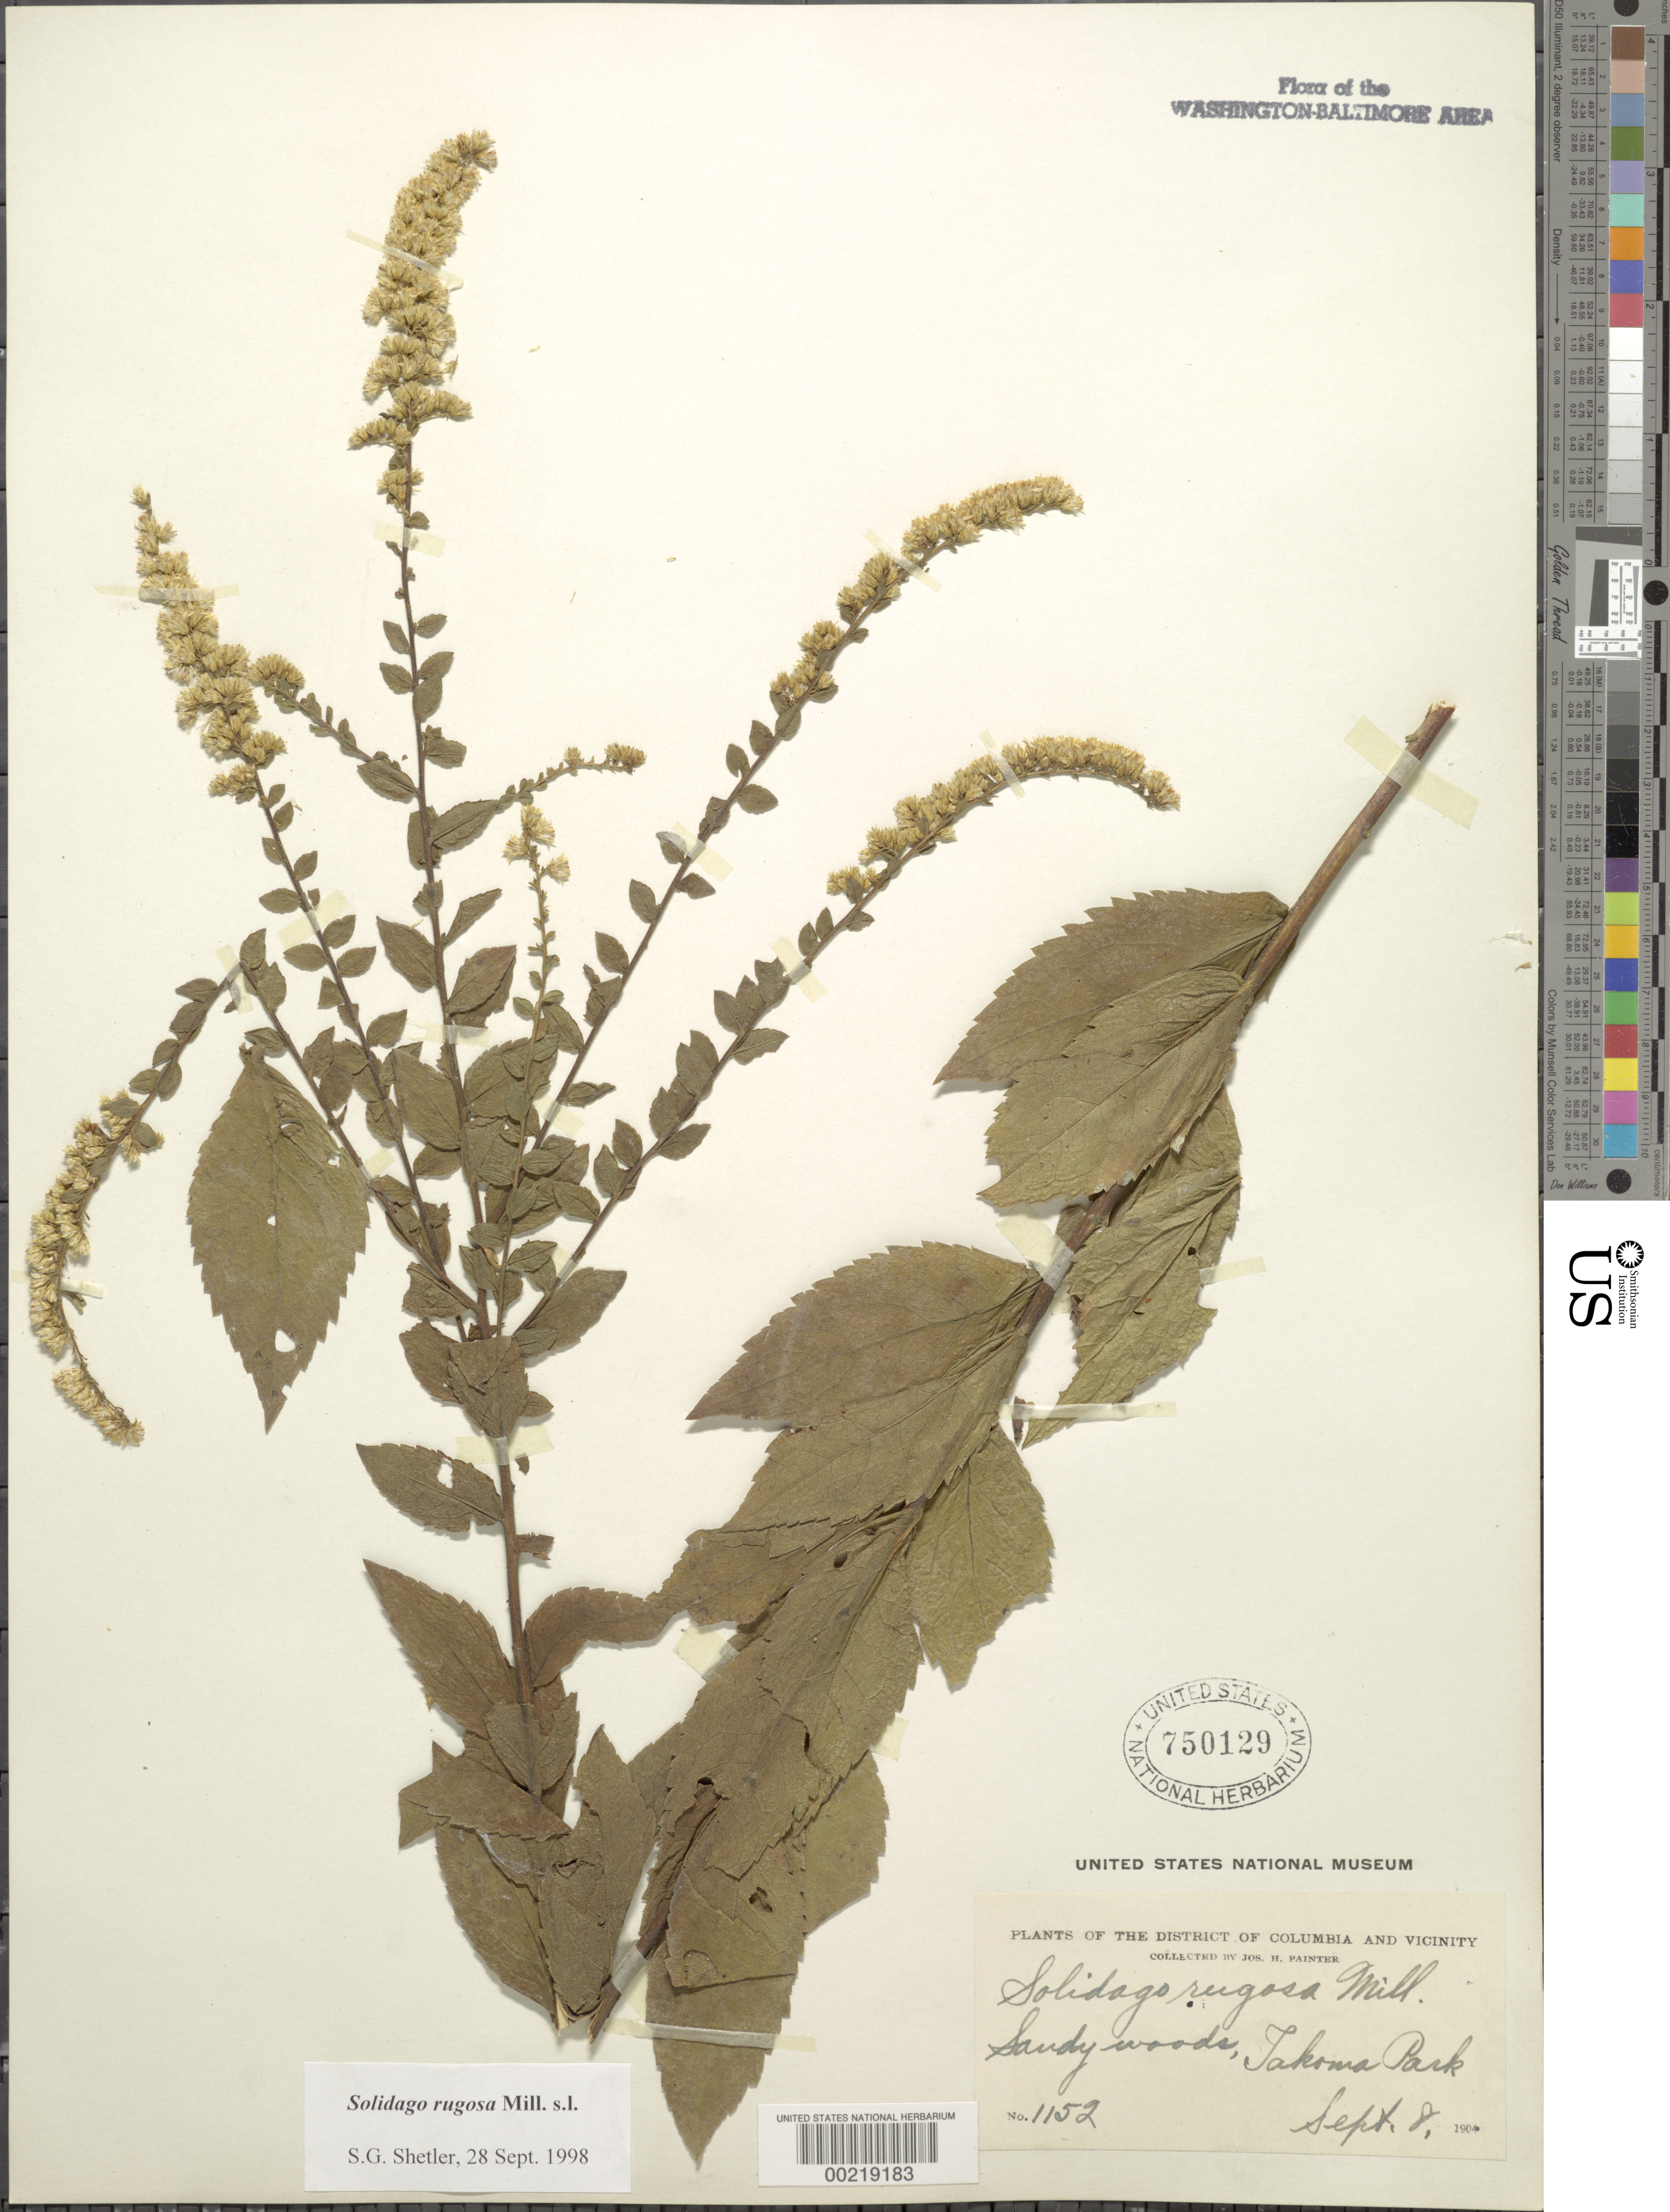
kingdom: Plantae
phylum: Tracheophyta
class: Magnoliopsida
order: Asterales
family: Asteraceae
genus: Solidago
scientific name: Solidago rugosa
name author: Mill.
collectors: J. H. Painter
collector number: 1152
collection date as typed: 08 Sep 1904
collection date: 1904-09-08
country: United States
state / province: District of Columbia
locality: Takoma Park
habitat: Sandy woods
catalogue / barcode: US 750129